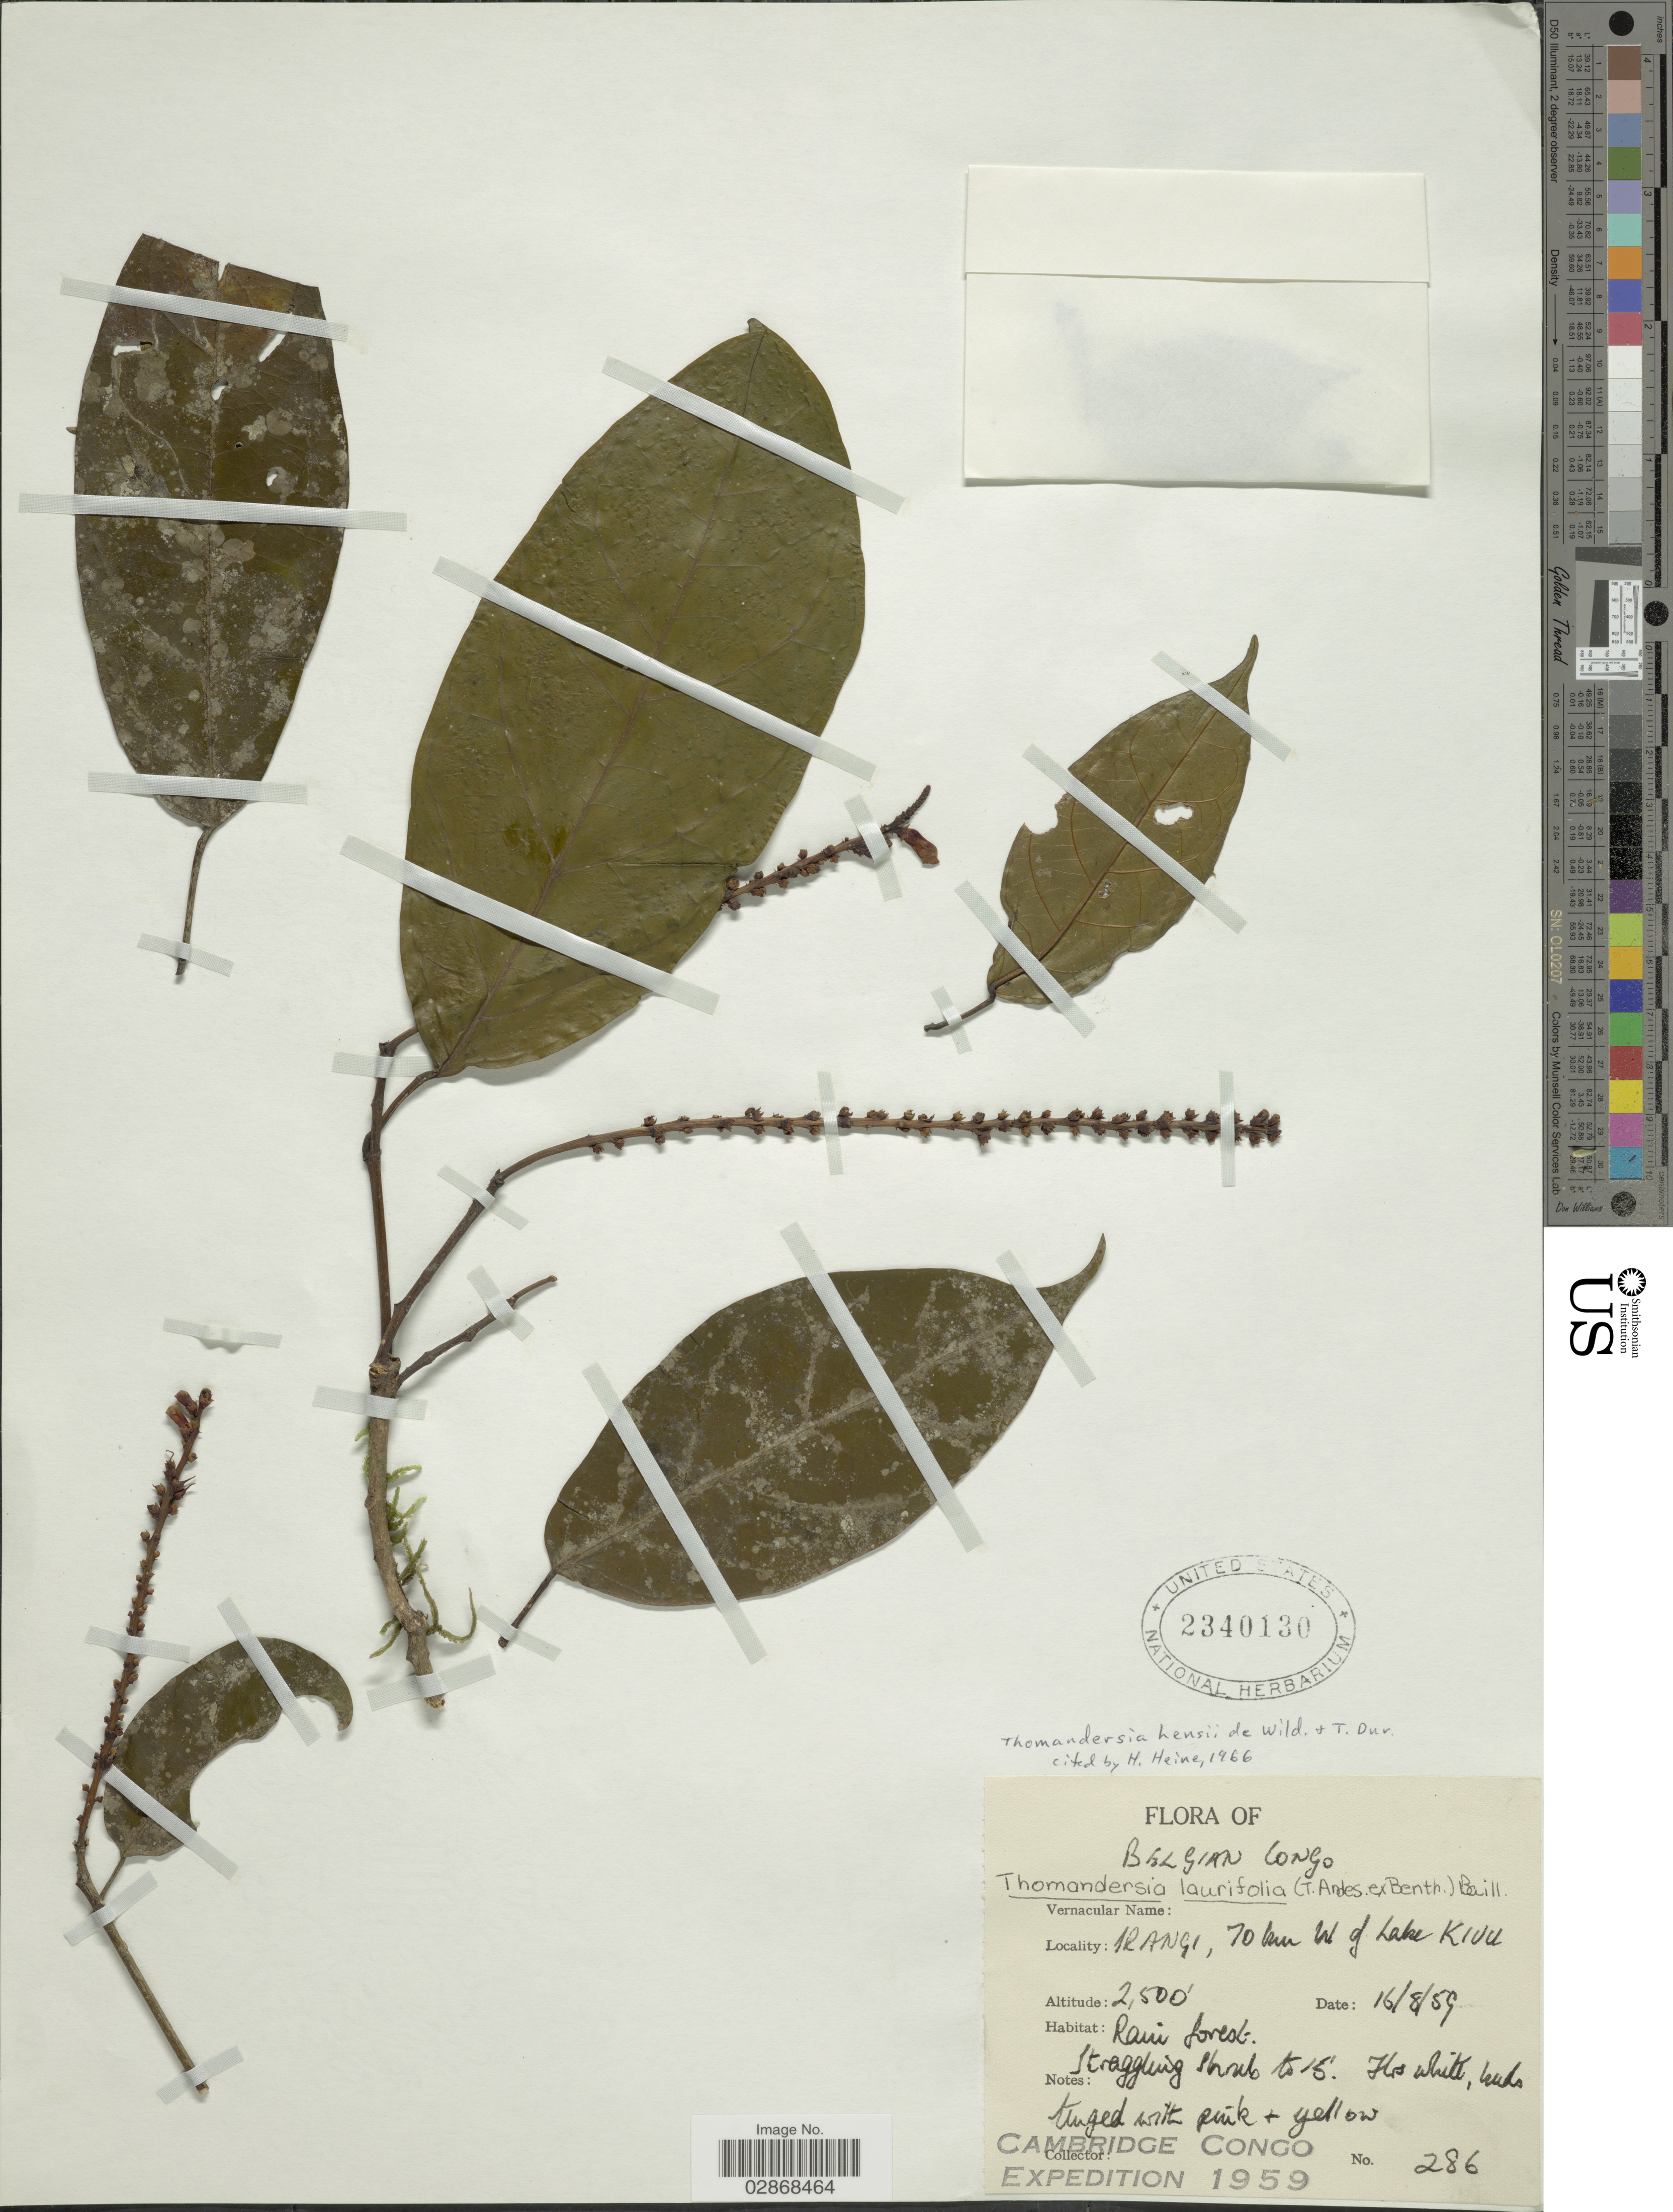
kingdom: Plantae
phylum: Tracheophyta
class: Magnoliopsida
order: Lamiales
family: Thomandersiaceae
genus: Thomandersia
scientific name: Thomandersia hensii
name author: De Wild. & Durand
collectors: Cambridge Congo Expedition 1959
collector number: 286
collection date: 1959-08-16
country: Congo, Democratic Republic of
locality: Belgian Congo. Irangi, 70 km W of Lake Kivu.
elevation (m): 762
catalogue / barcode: US 2340130